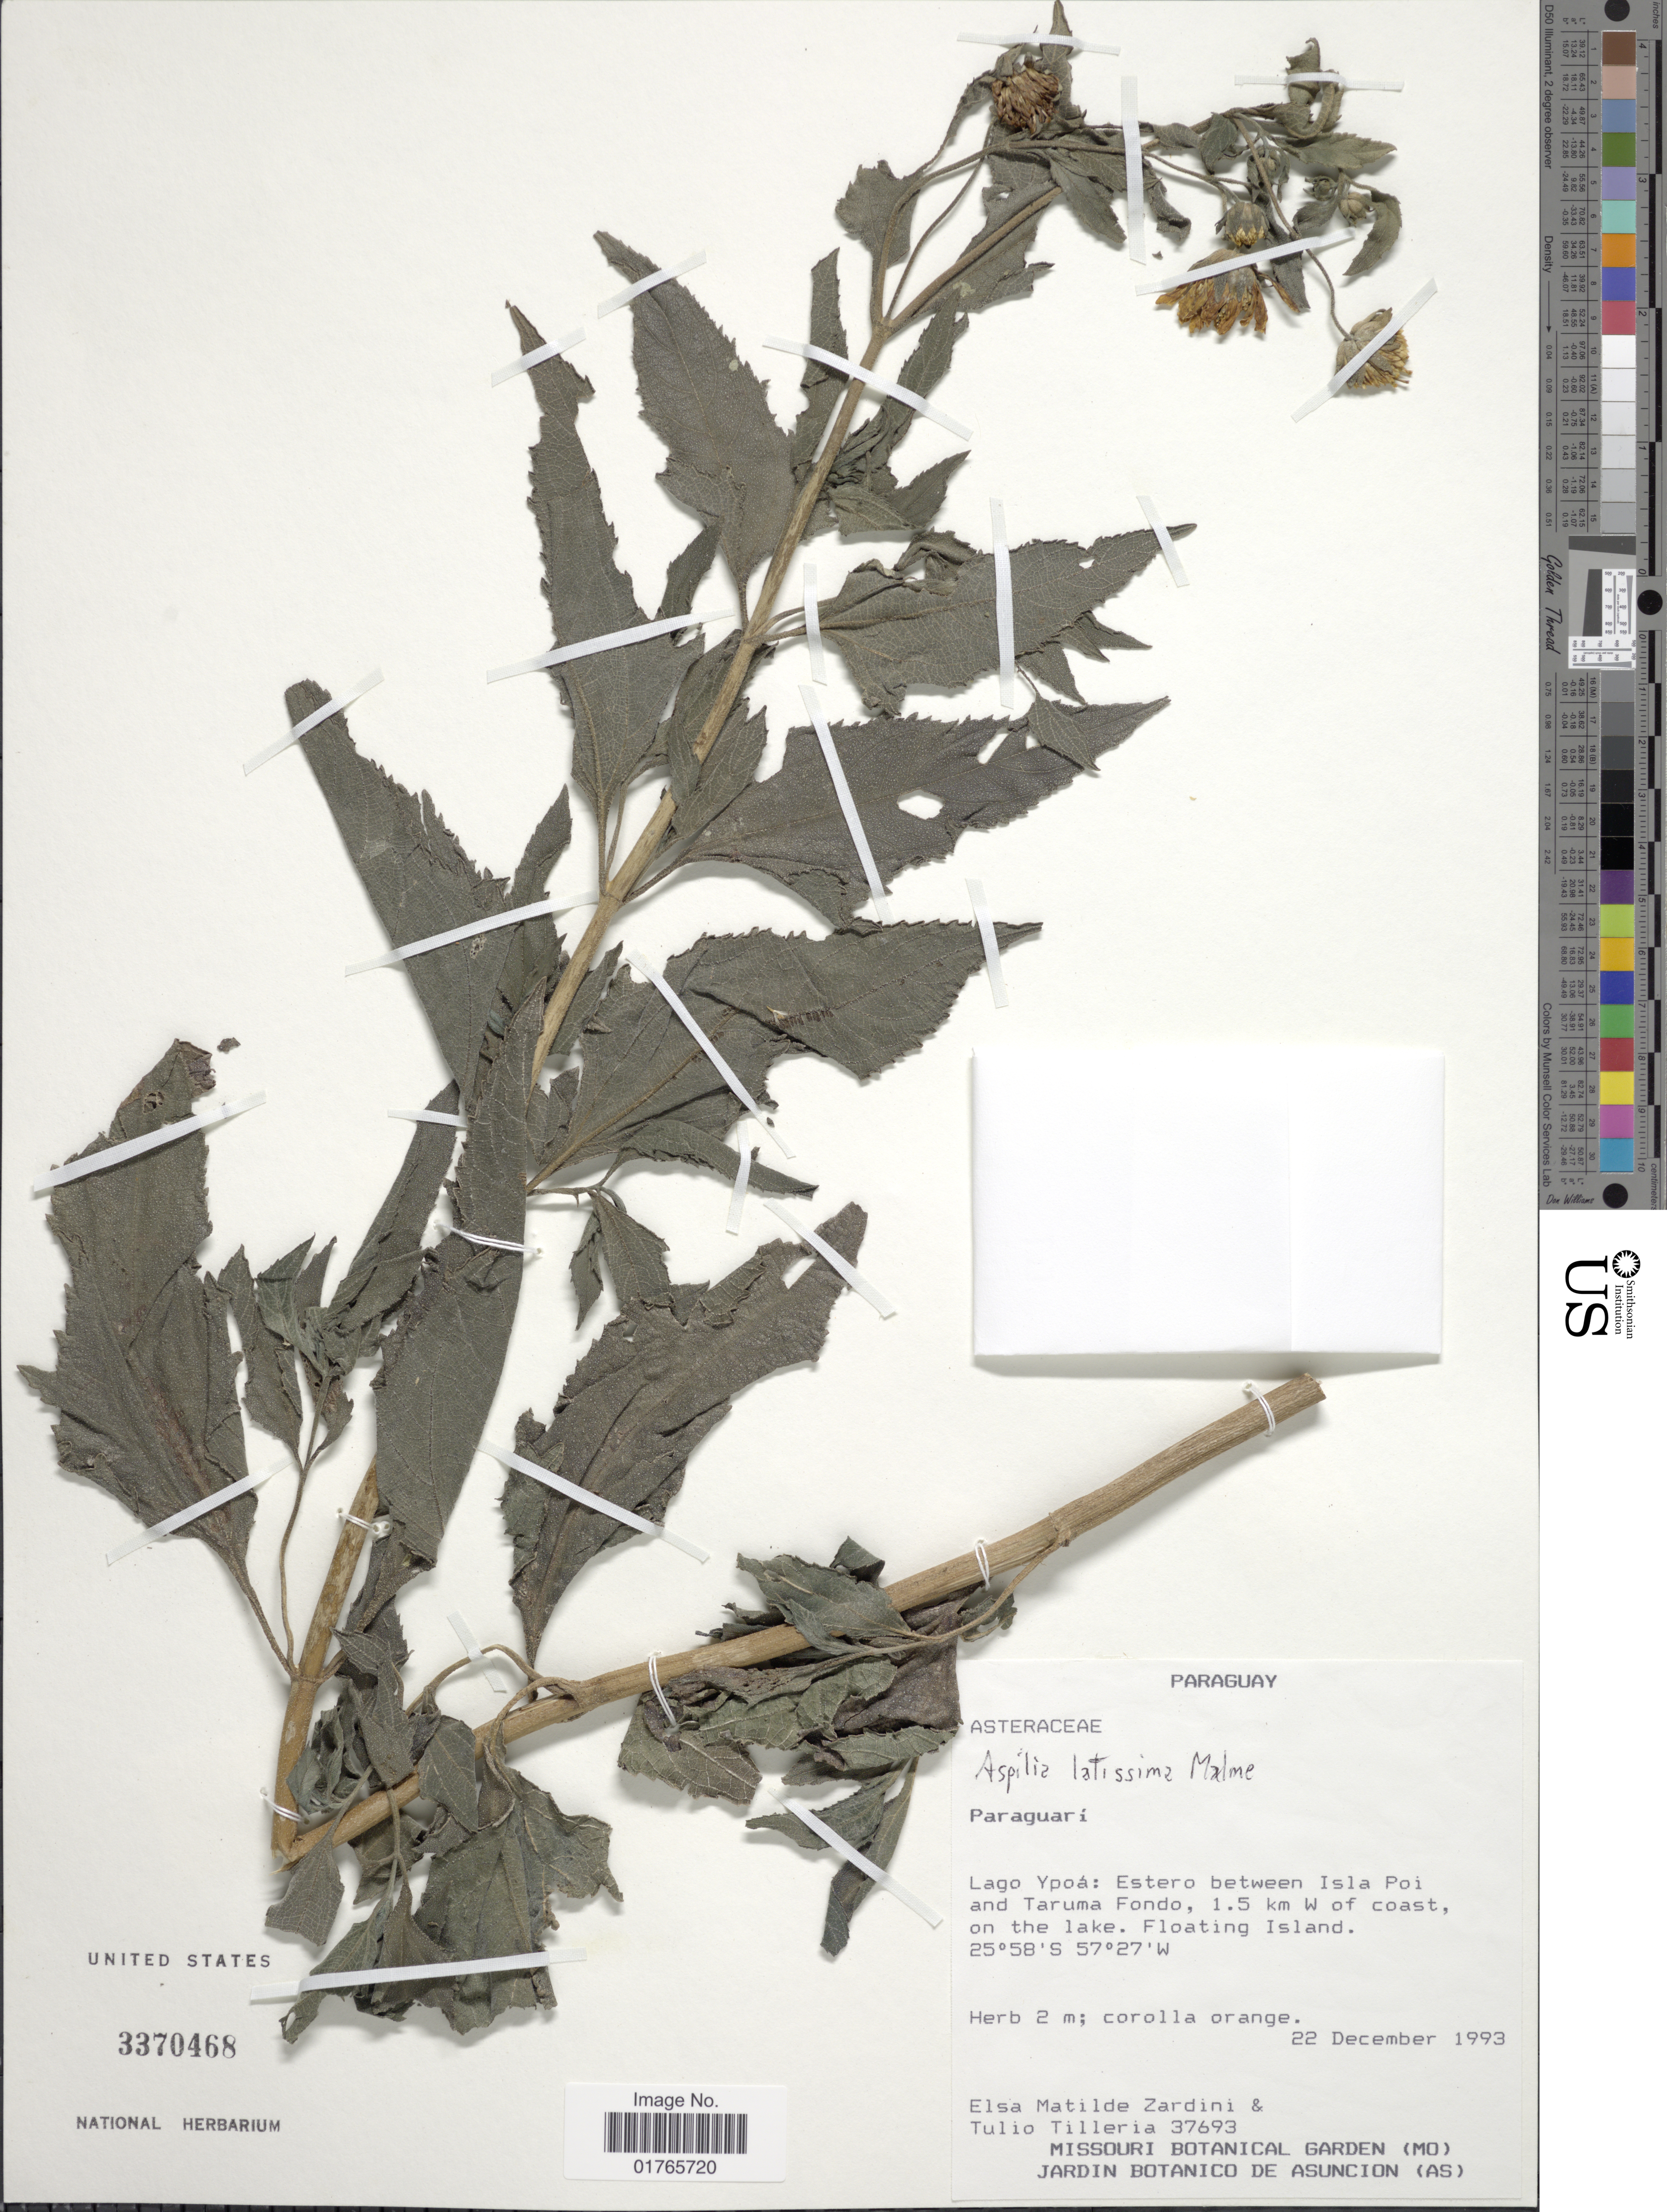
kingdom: Plantae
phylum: Tracheophyta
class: Magnoliopsida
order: Asterales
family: Asteraceae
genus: Aspilia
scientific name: Aspilia latissima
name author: Malme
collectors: E. M. Zardini & T. Tilleria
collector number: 37693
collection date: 1993-12-22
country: Paraguay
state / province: Paraguari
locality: Lago Ypoa, Estero between Isla Poi and Taruma Fondo, 1.5 km W of coast, on the lake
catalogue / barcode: US 3370468